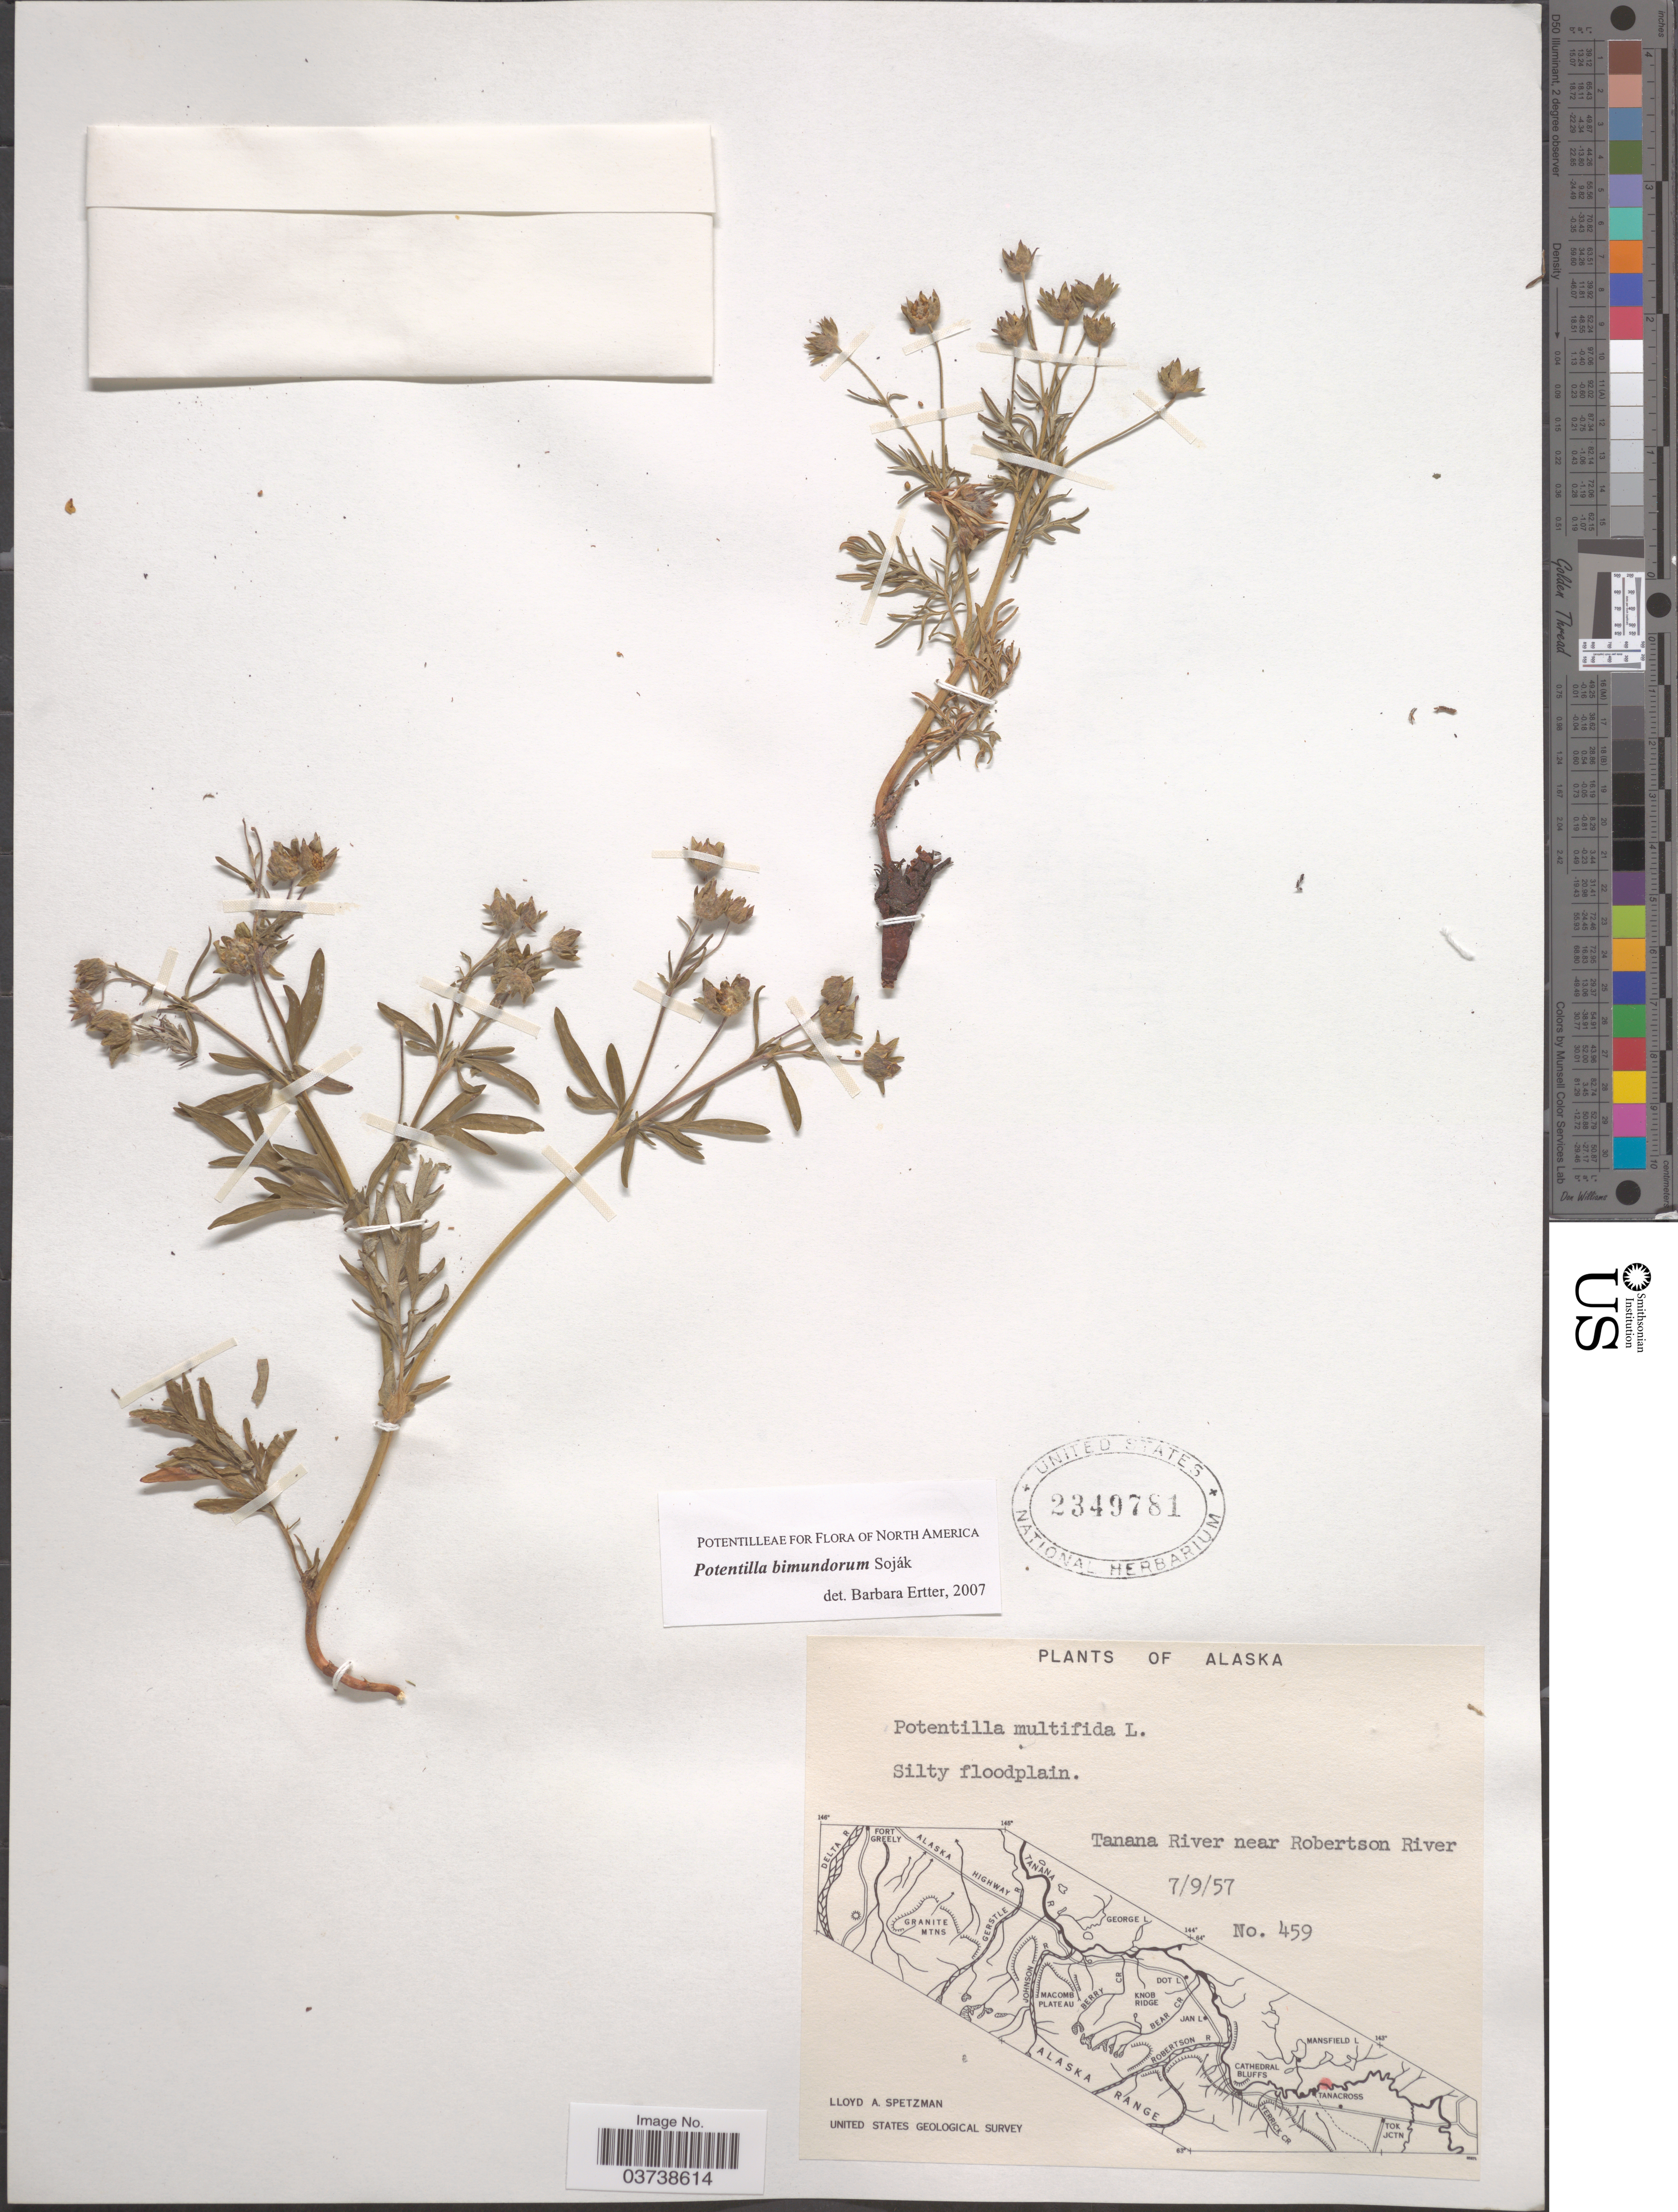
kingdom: Plantae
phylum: Tracheophyta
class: Magnoliopsida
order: Rosales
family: Rosaceae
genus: Potentilla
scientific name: Potentilla bimundorum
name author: Soják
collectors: L. Spetzman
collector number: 459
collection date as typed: Transcribed d/m/y: 9/7/57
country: United States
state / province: Alaska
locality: Tanana River near Robertson River.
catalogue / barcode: US 2349781